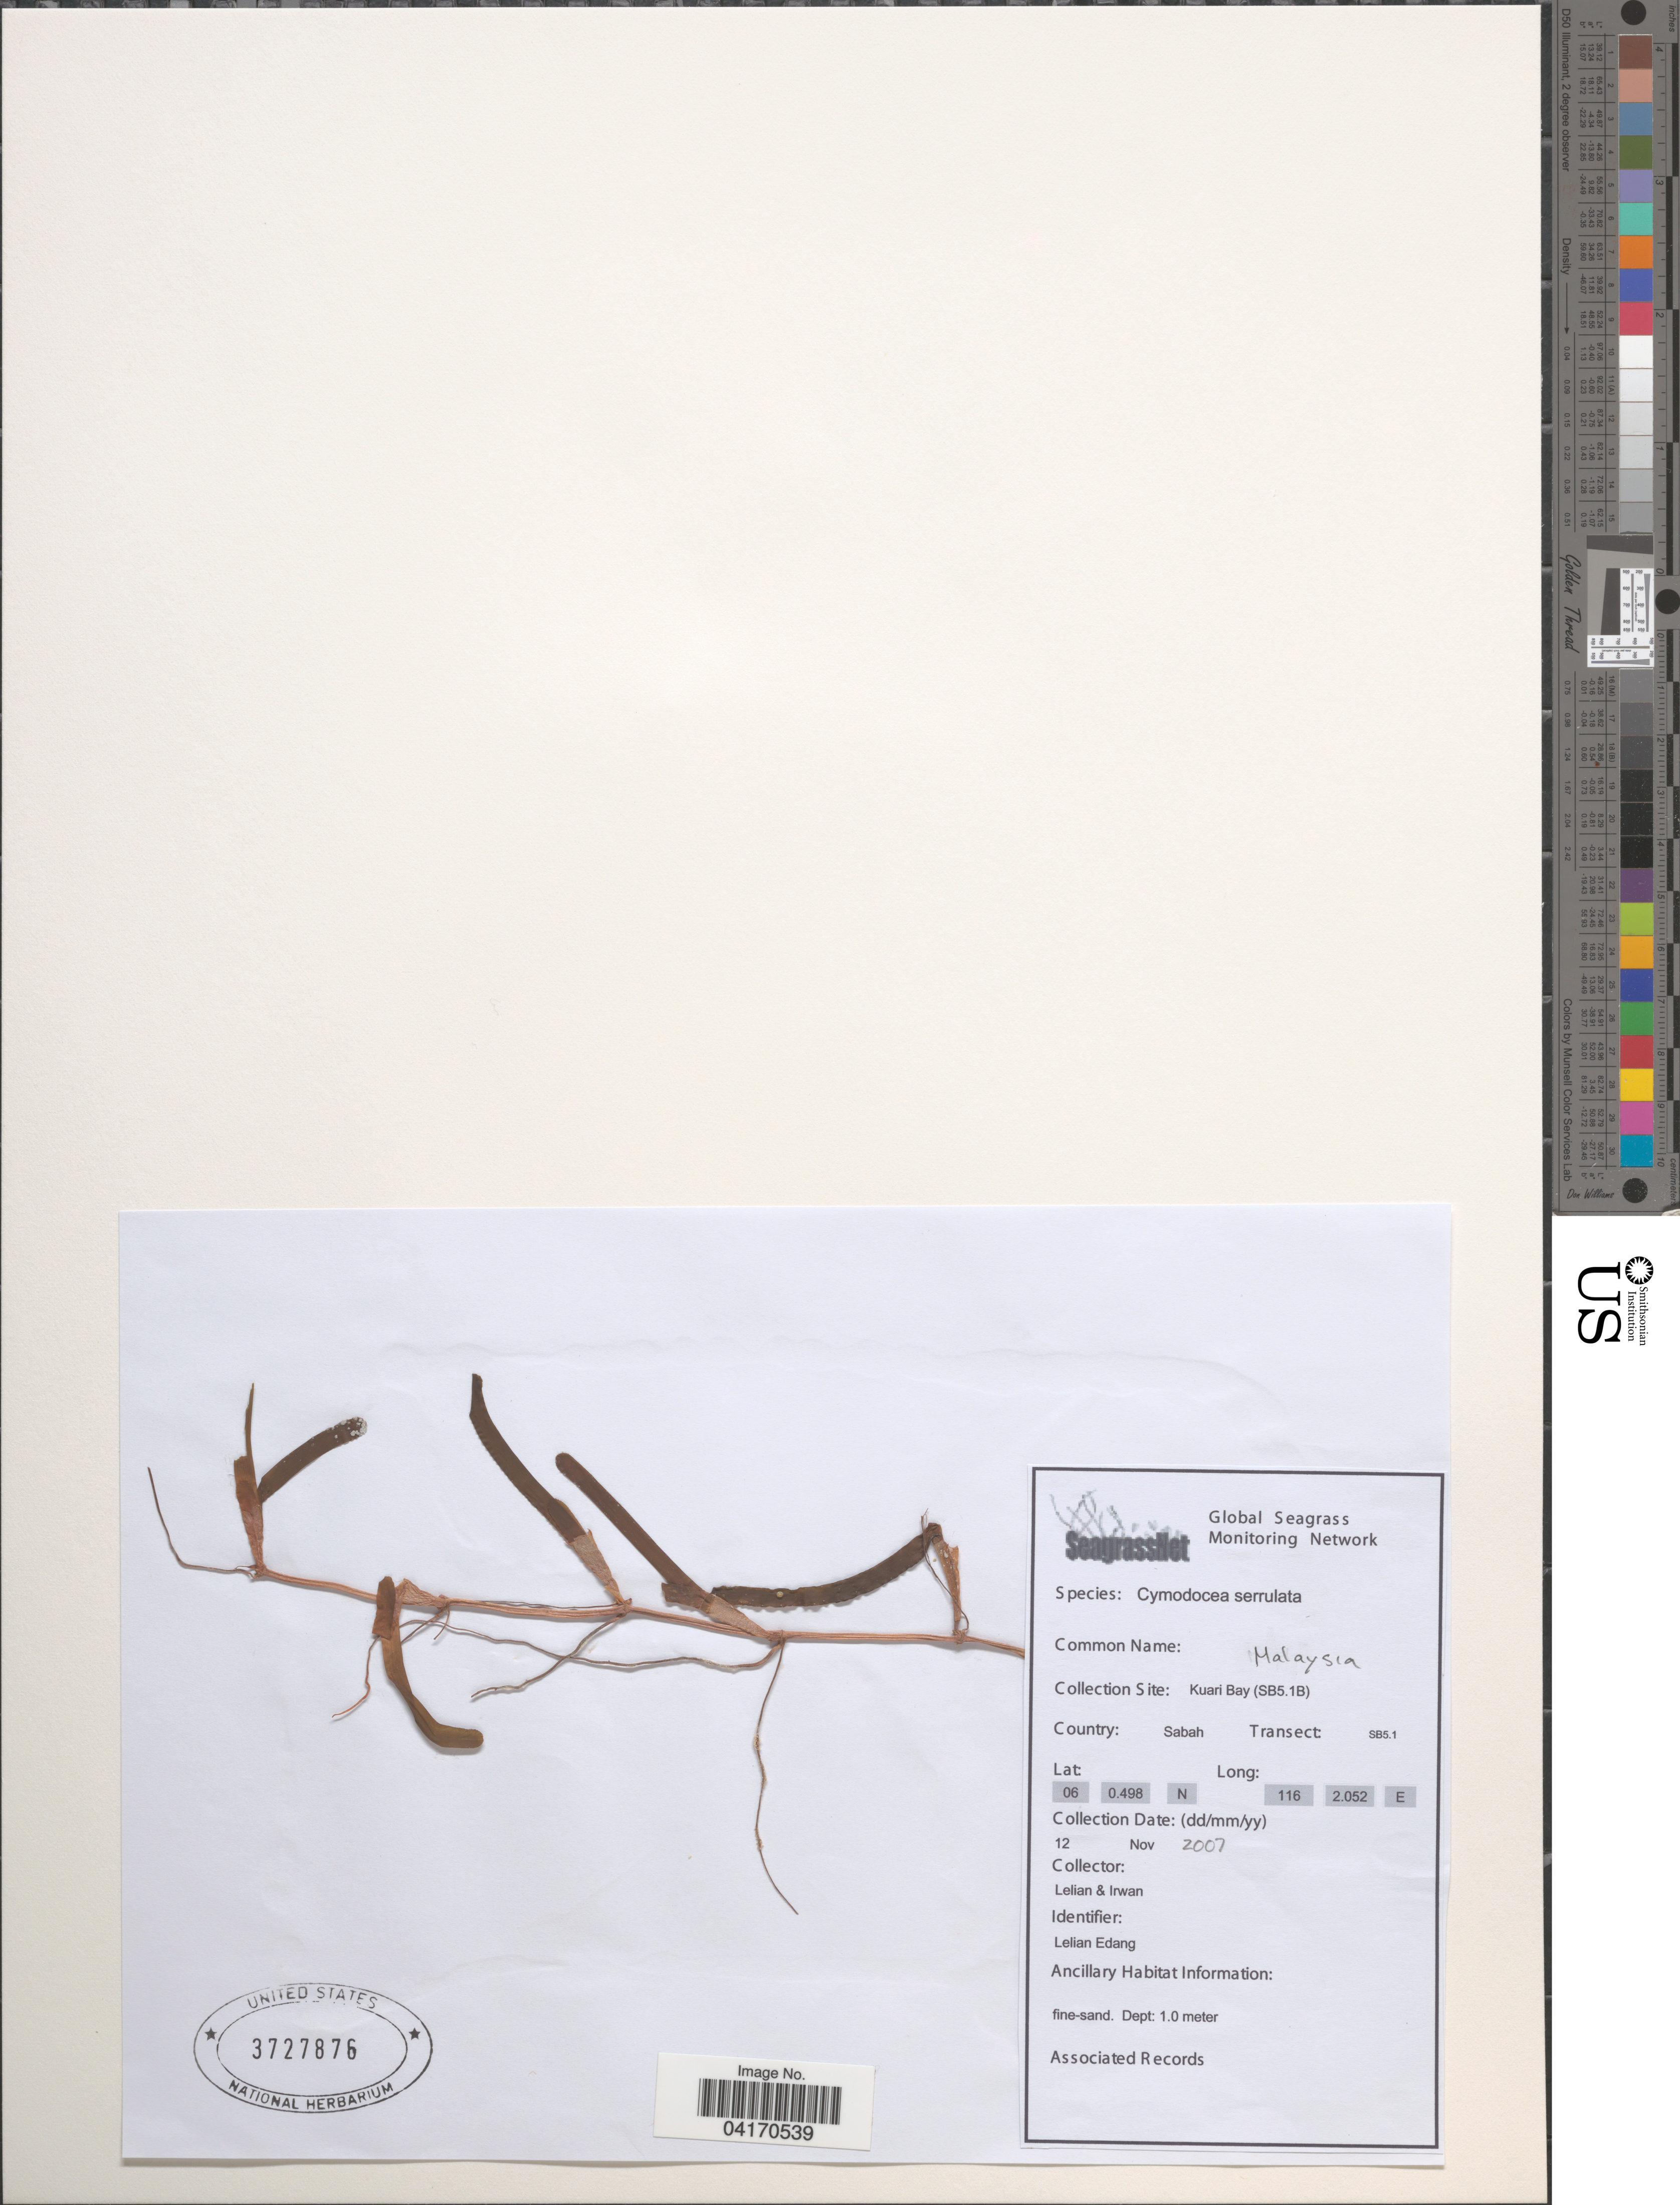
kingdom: Plantae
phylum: Tracheophyta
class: Liliopsida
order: Alismatales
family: Cymodoceaceae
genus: Cymodocea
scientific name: Cymodocea serrulata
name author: (R. Br.) Magnus & Ashers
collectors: Lelian & Irwan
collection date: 2007-11-12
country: Malaysia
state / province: Sabah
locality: Collection Site: Kuari Bay (SB5.1B). Country: Sabah. Transect: SB5.1.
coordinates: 6 0.498, 116 2.052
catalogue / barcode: US 3727876